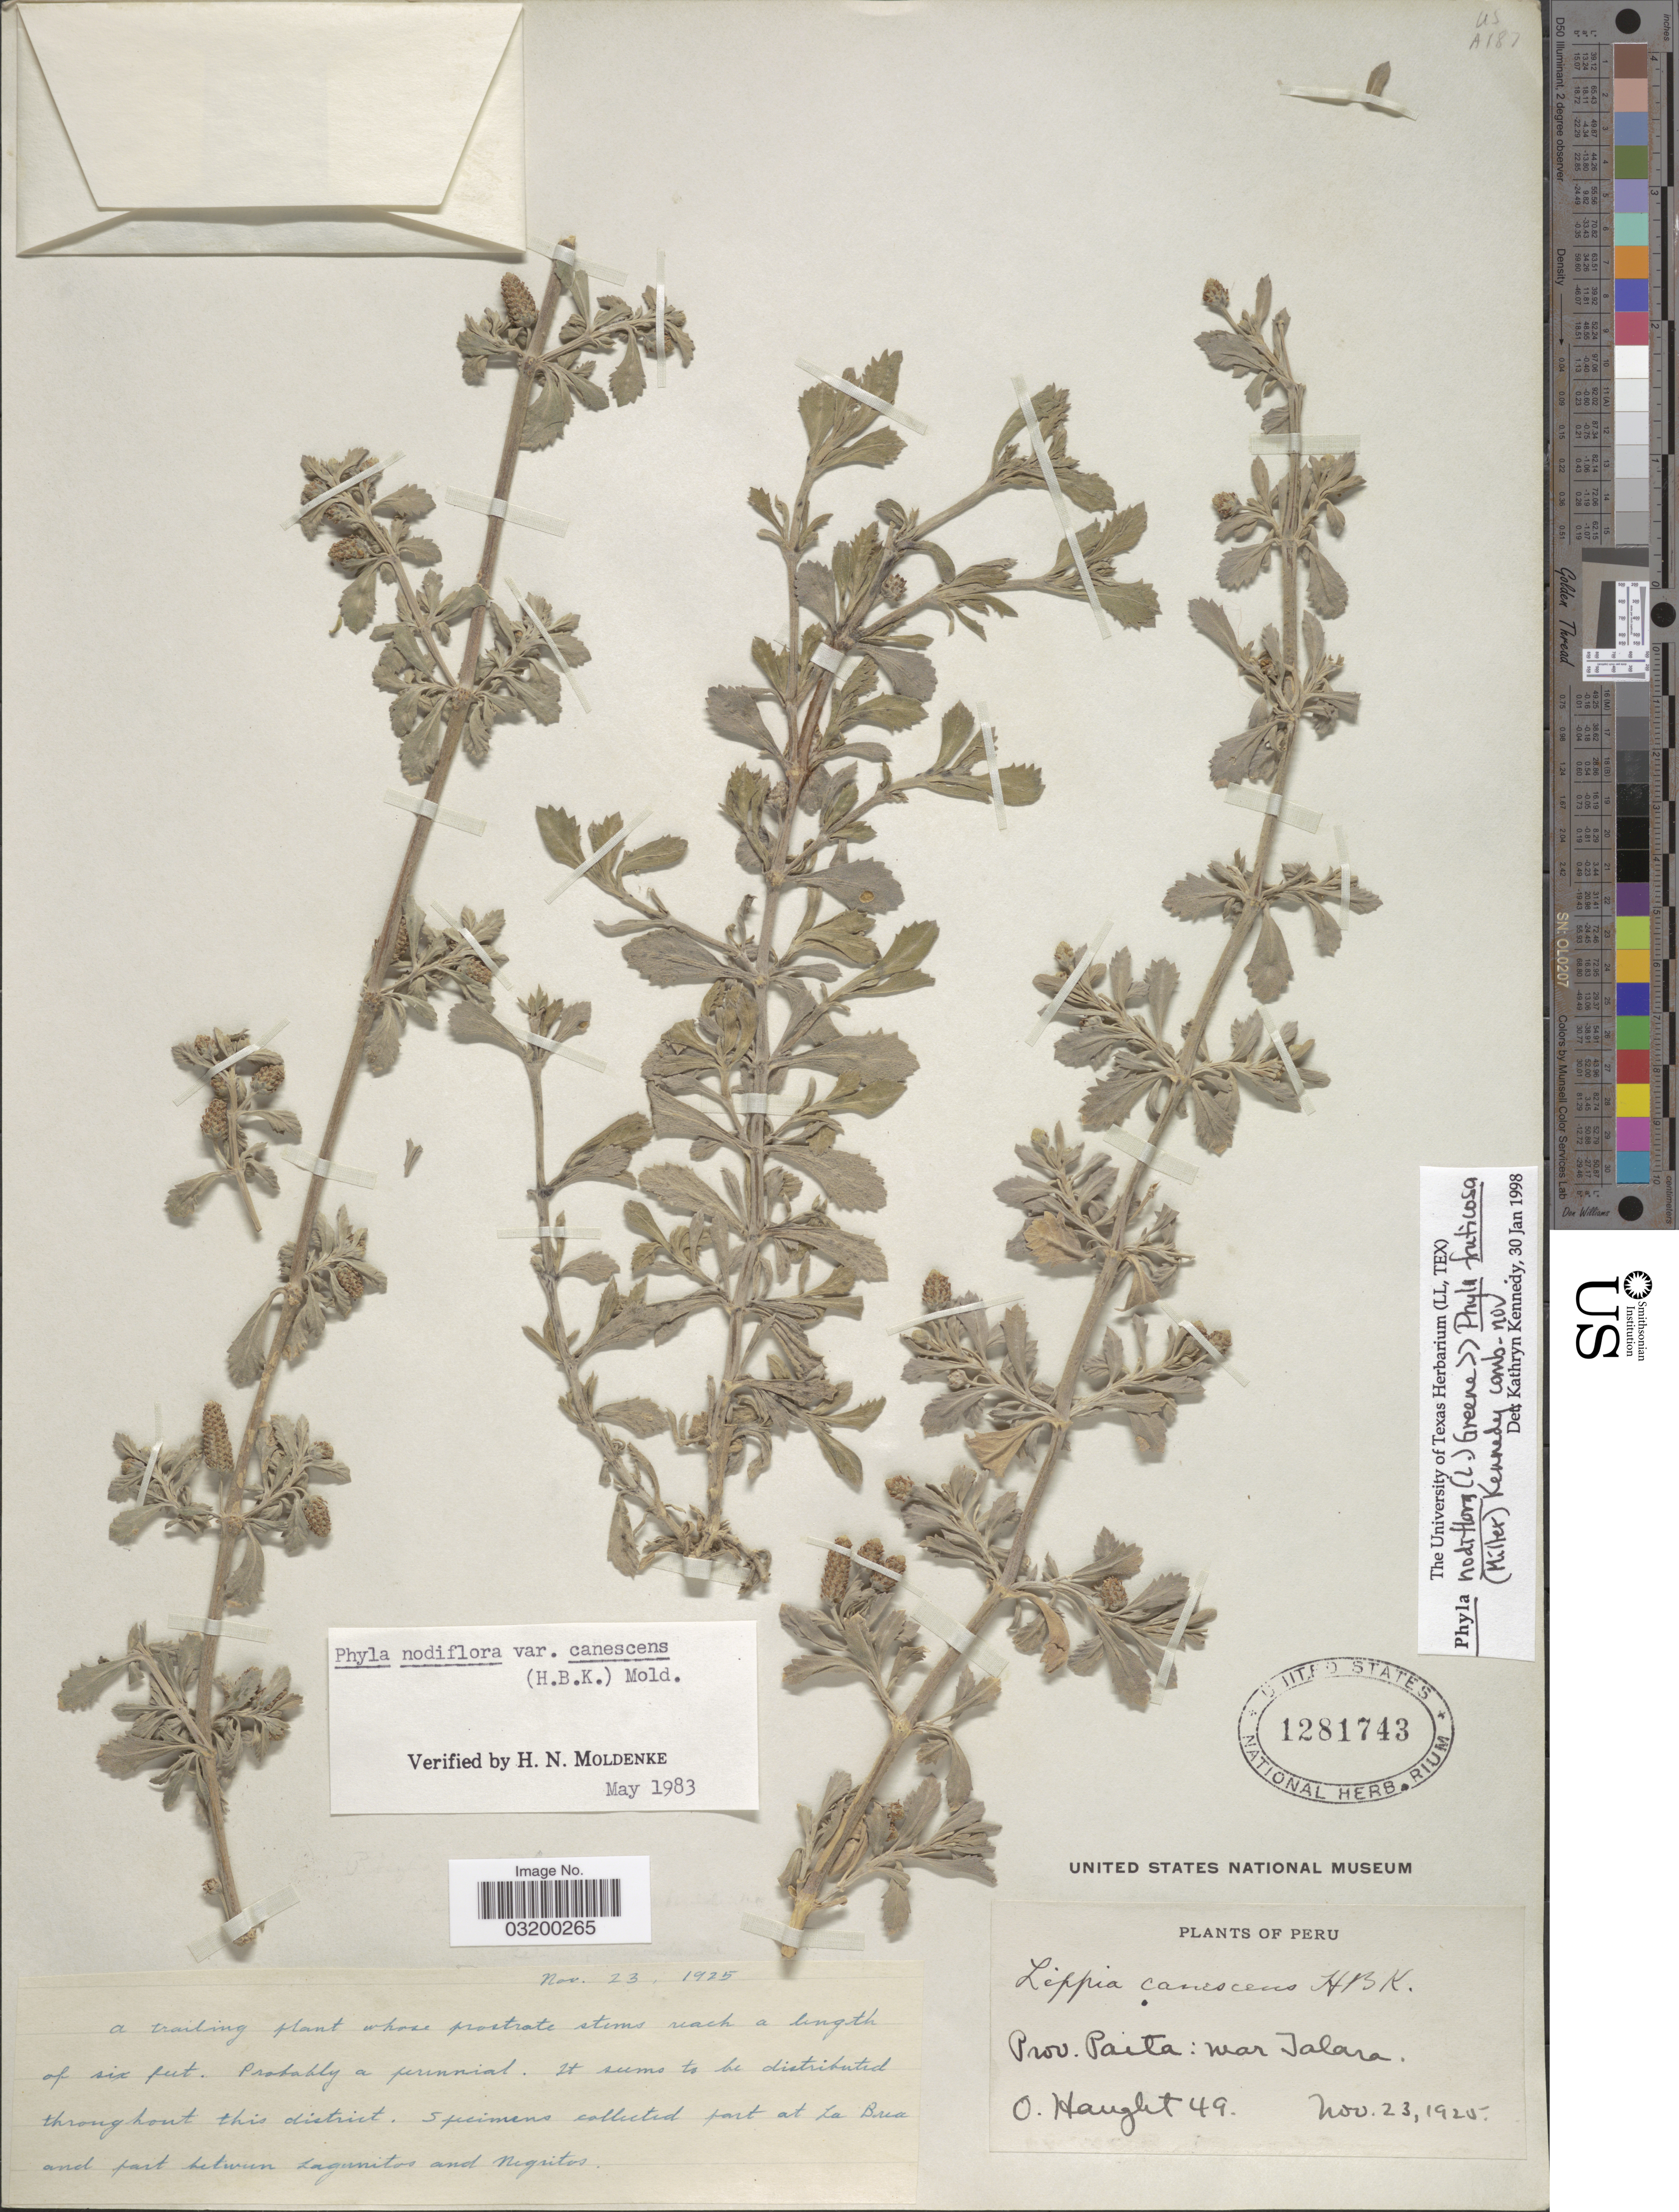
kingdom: Plantae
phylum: Tracheophyta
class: Magnoliopsida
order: Lamiales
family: Verbenaceae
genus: Phyla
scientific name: Phyla nodiflora var. nodiflora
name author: (L.) Greene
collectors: O. Haught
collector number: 49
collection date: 1925-11-23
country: Peru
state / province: Piura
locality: Prov. Paita: near Jalara. Part at La Brua and part between Lagunitos and Negritos.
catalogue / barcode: US 1281743